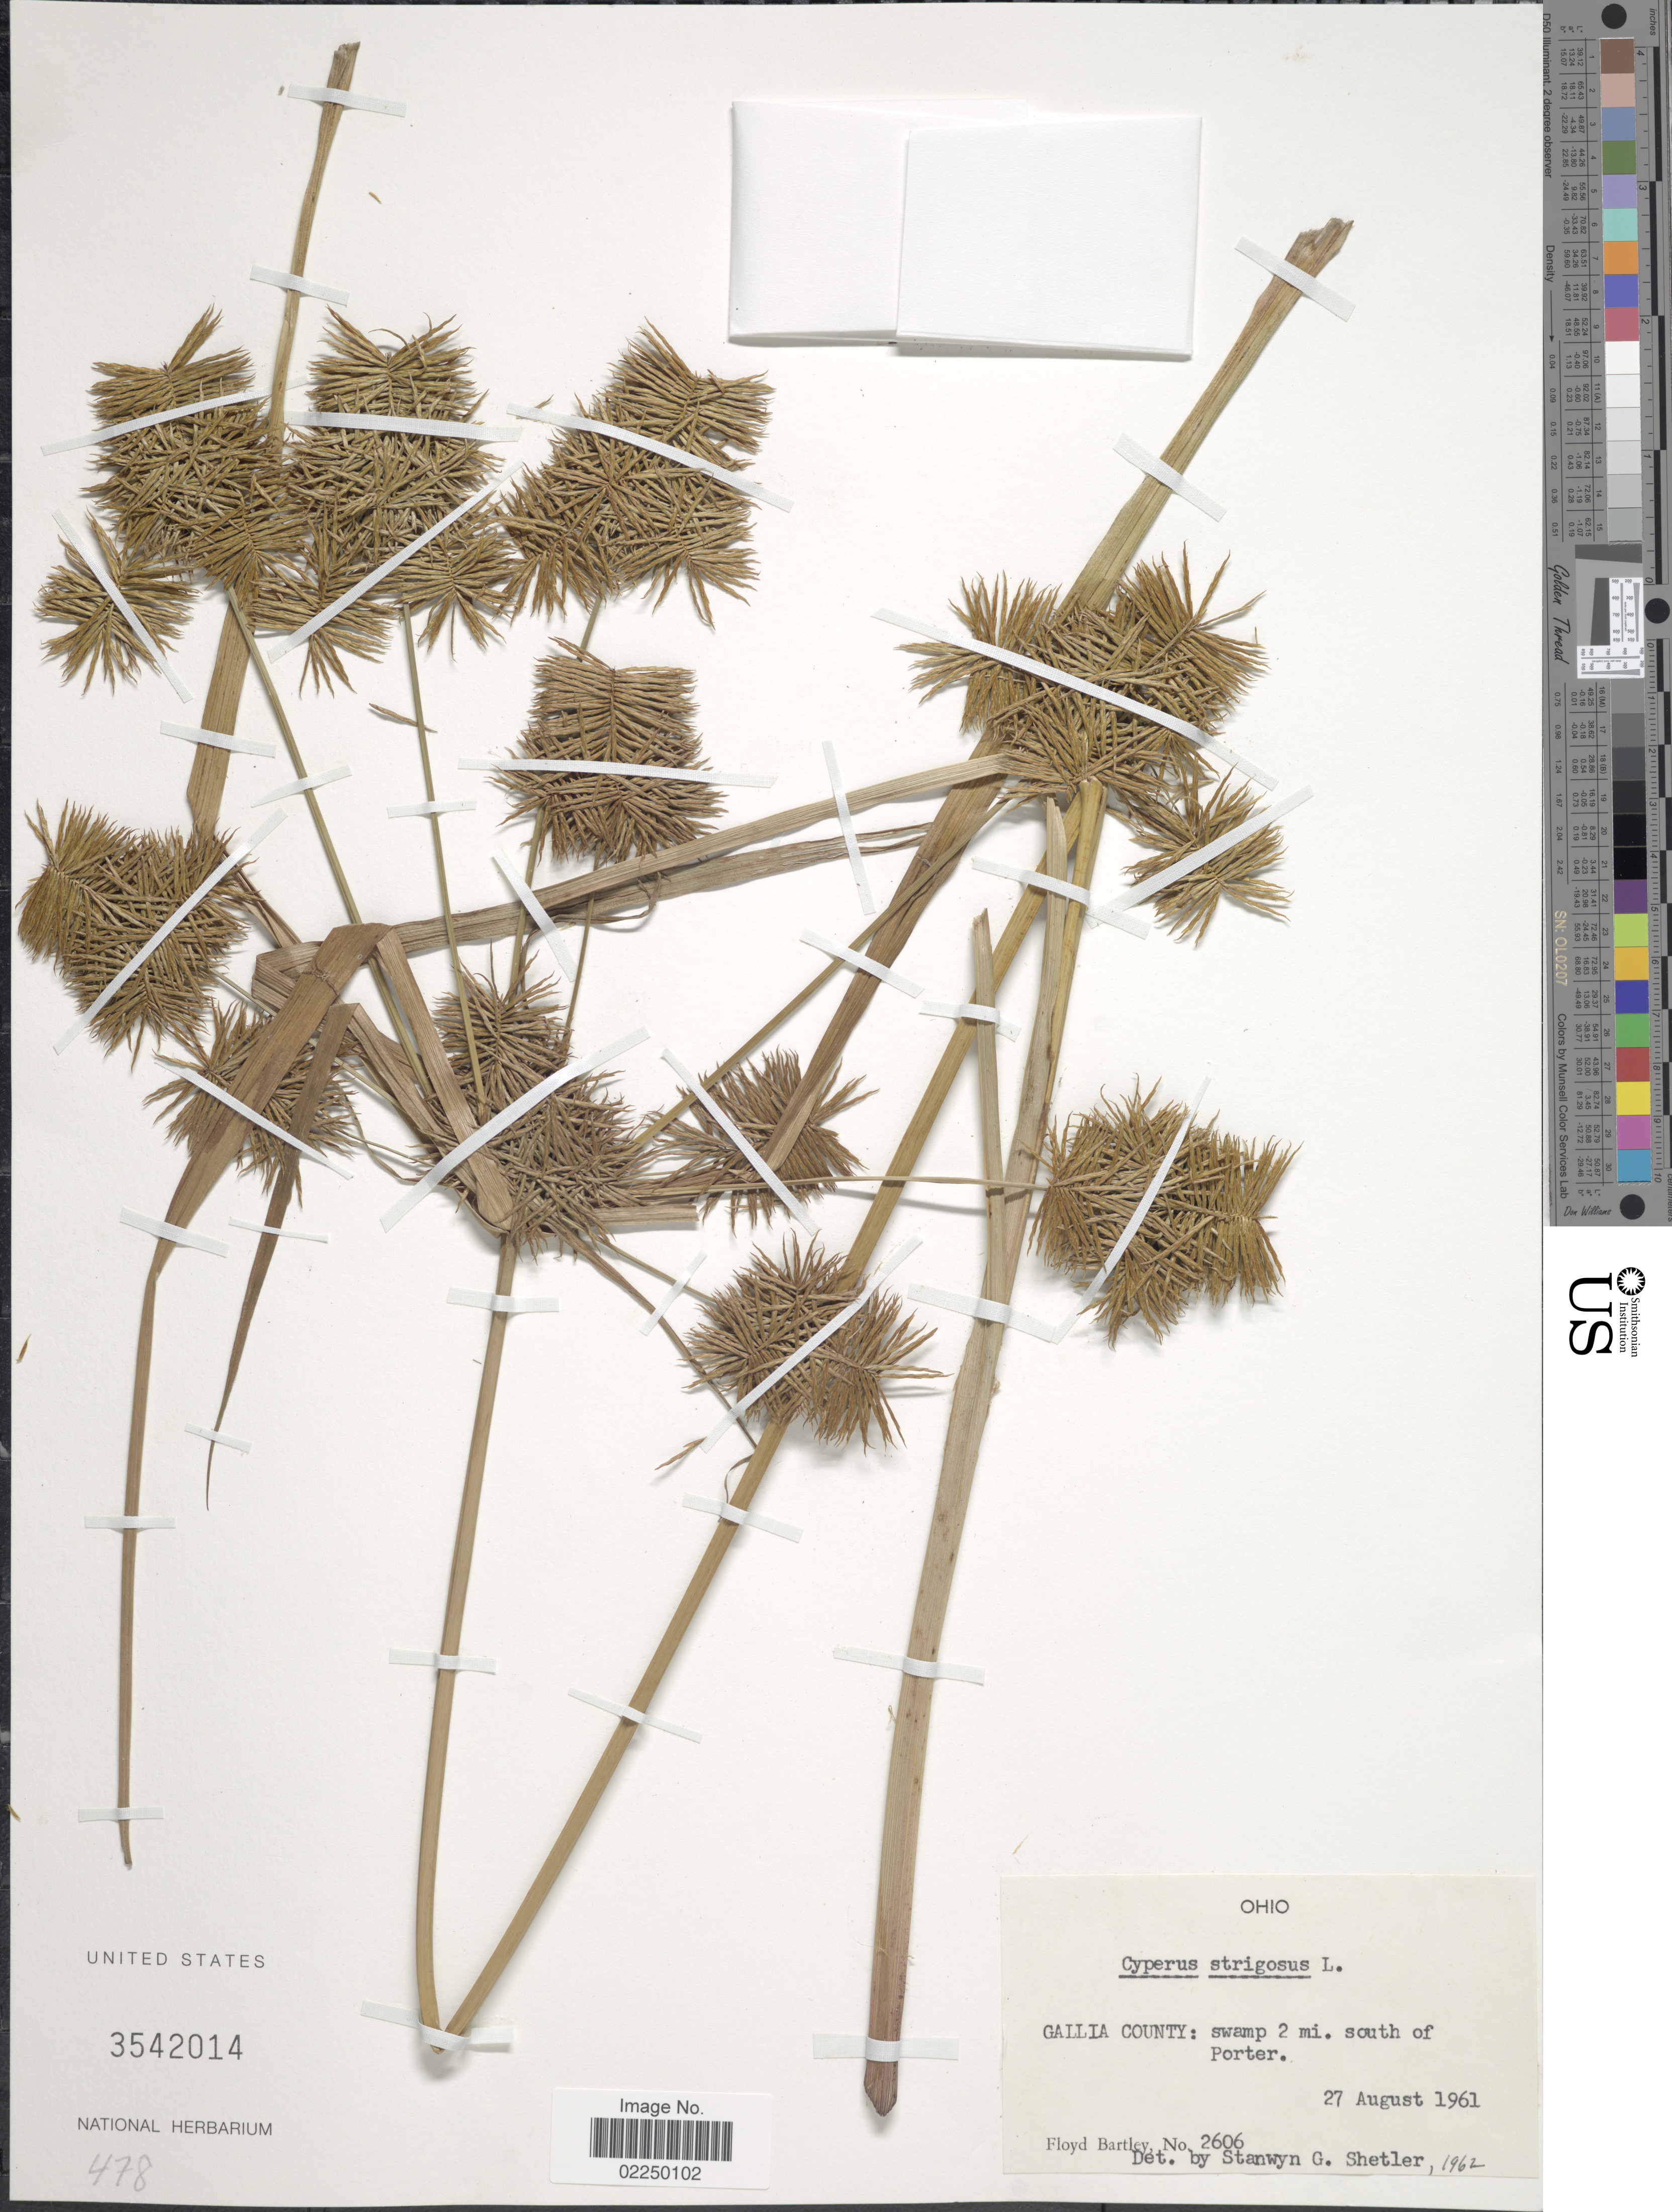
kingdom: Plantae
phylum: Tracheophyta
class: Liliopsida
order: Poales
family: Cyperaceae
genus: Cyperus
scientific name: Cyperus strigosus L.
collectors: F. Bartley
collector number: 2606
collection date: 1961-08-27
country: United States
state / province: Ohio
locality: Gallia County: swamp 2 mi. south of Porter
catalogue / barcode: US 3542014